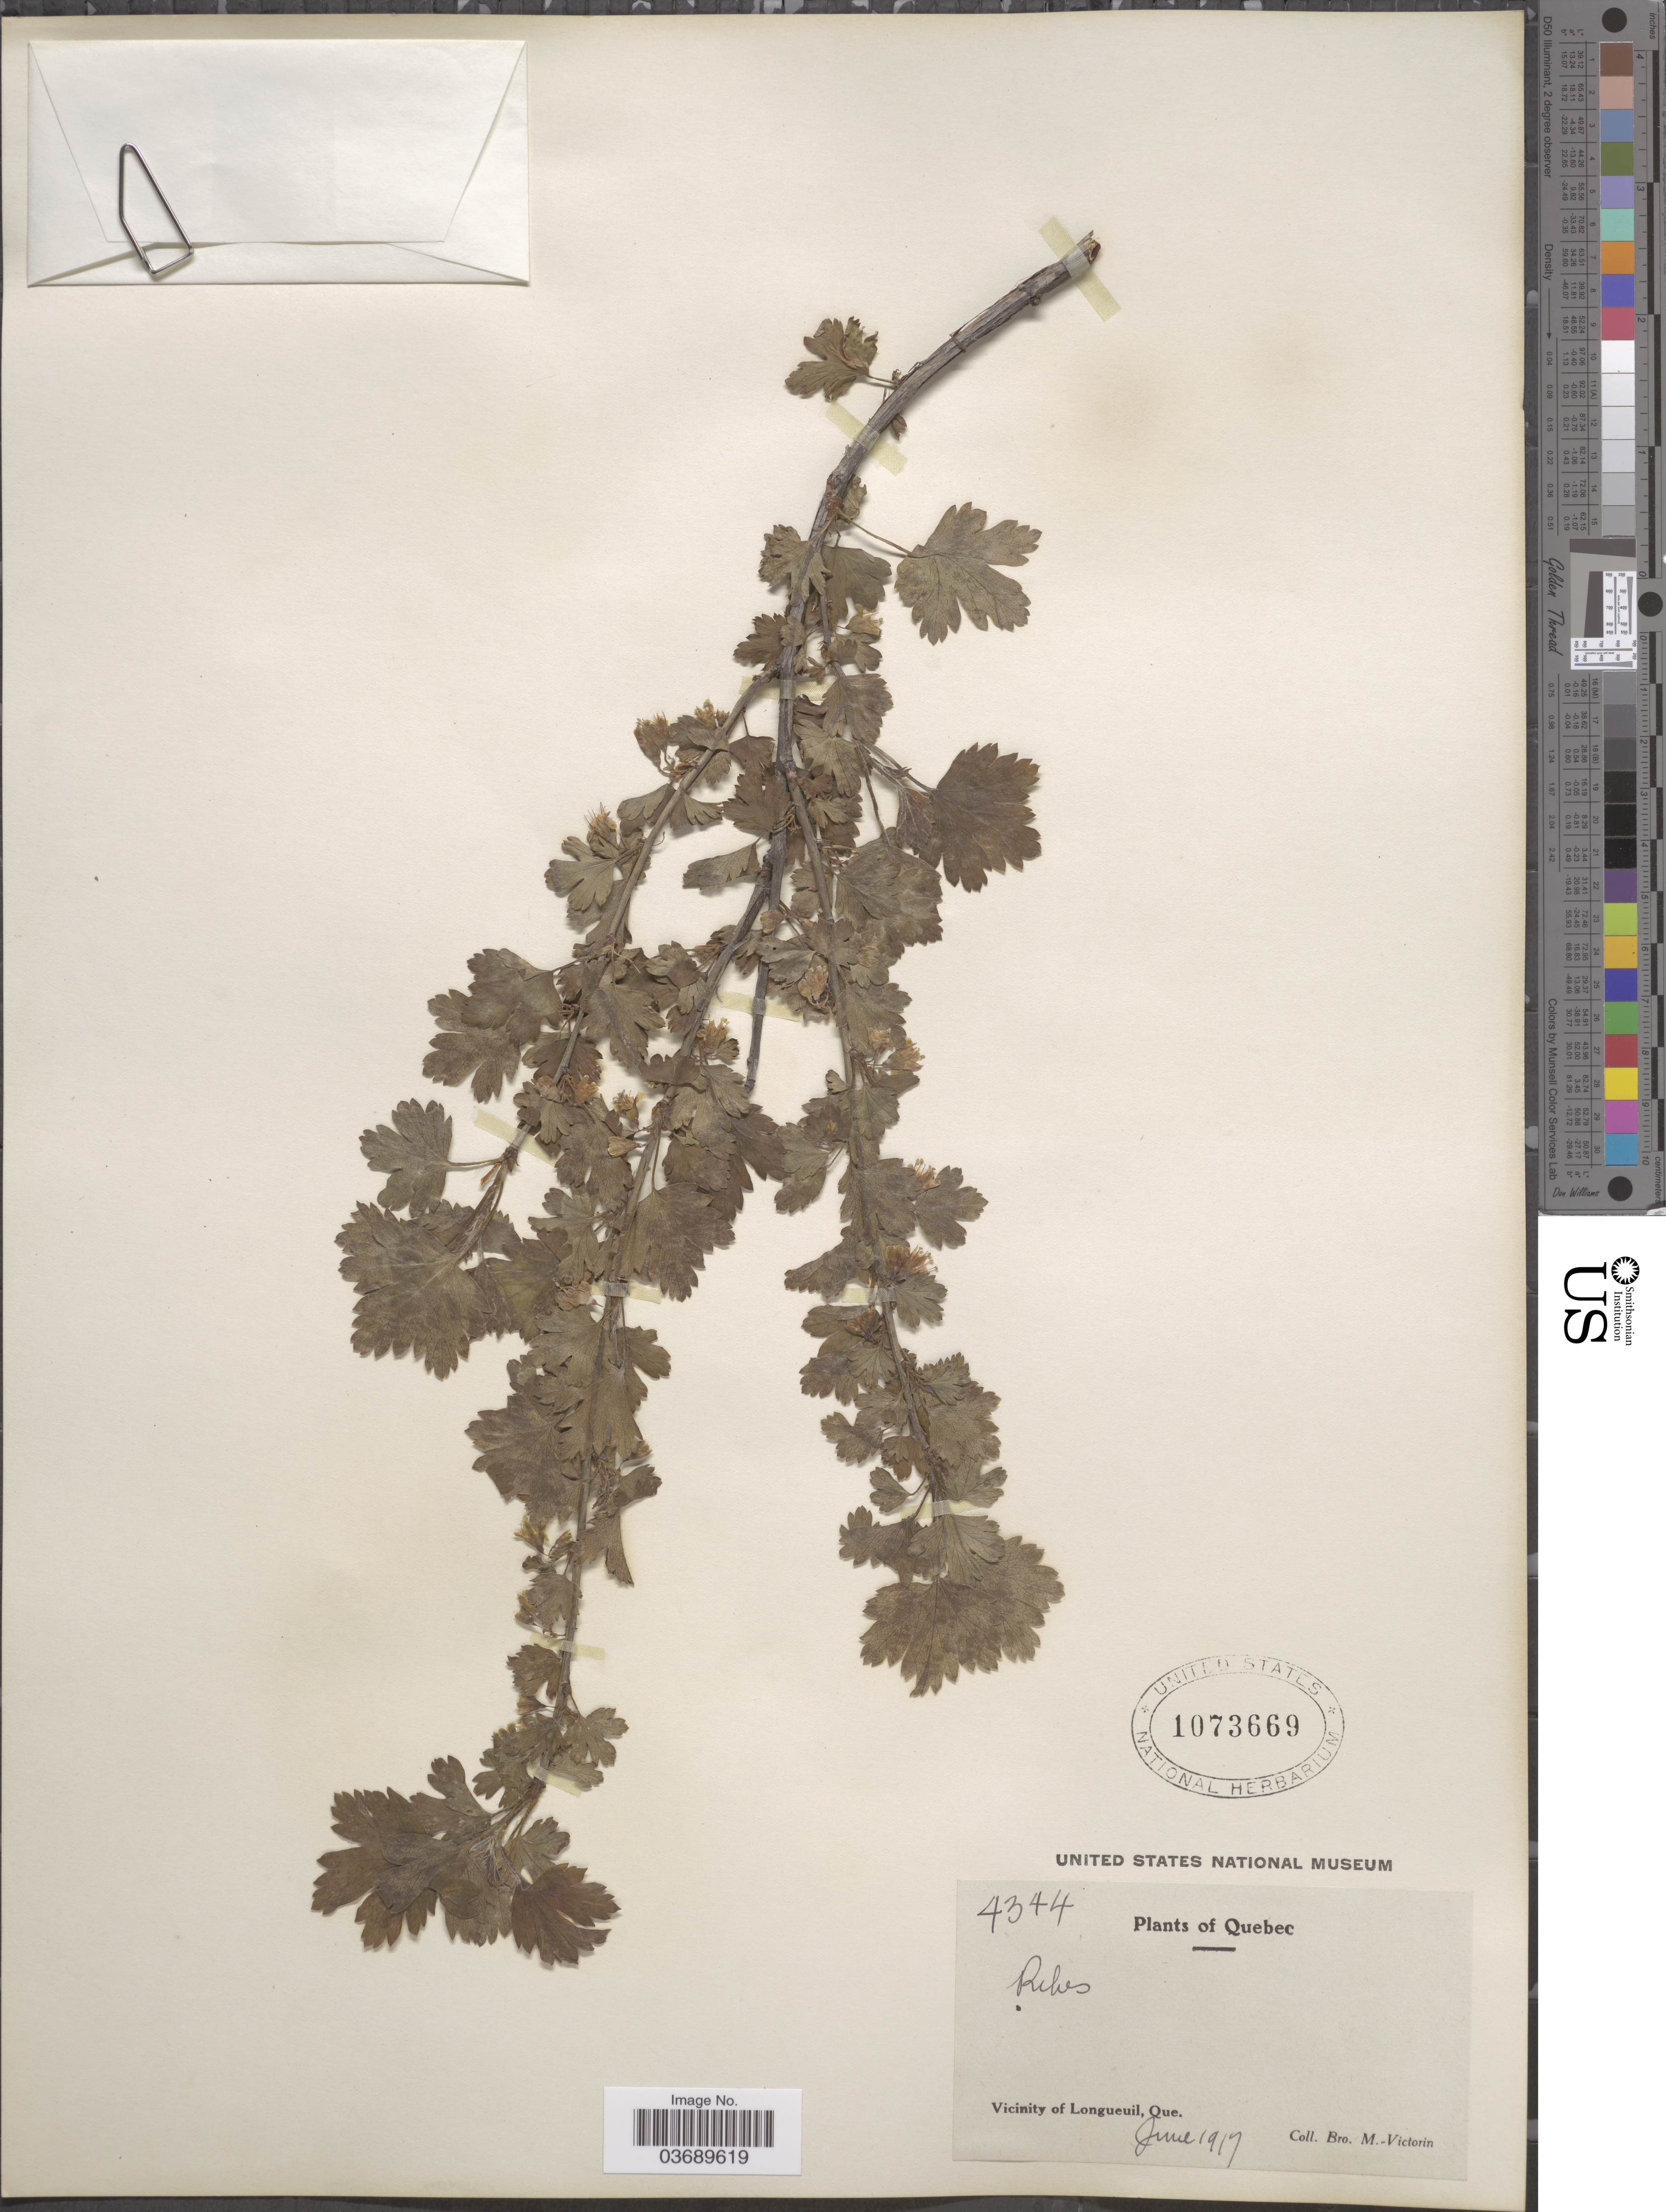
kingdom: Plantae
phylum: Tracheophyta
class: Magnoliopsida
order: Saxifragales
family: Grossulariaceae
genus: Ribes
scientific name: Ribes sp.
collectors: Fr. Marie-Victorin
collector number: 4344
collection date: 1917-06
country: Canada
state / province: Quebec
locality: Vicinity of Longueuil.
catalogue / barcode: US 1073669